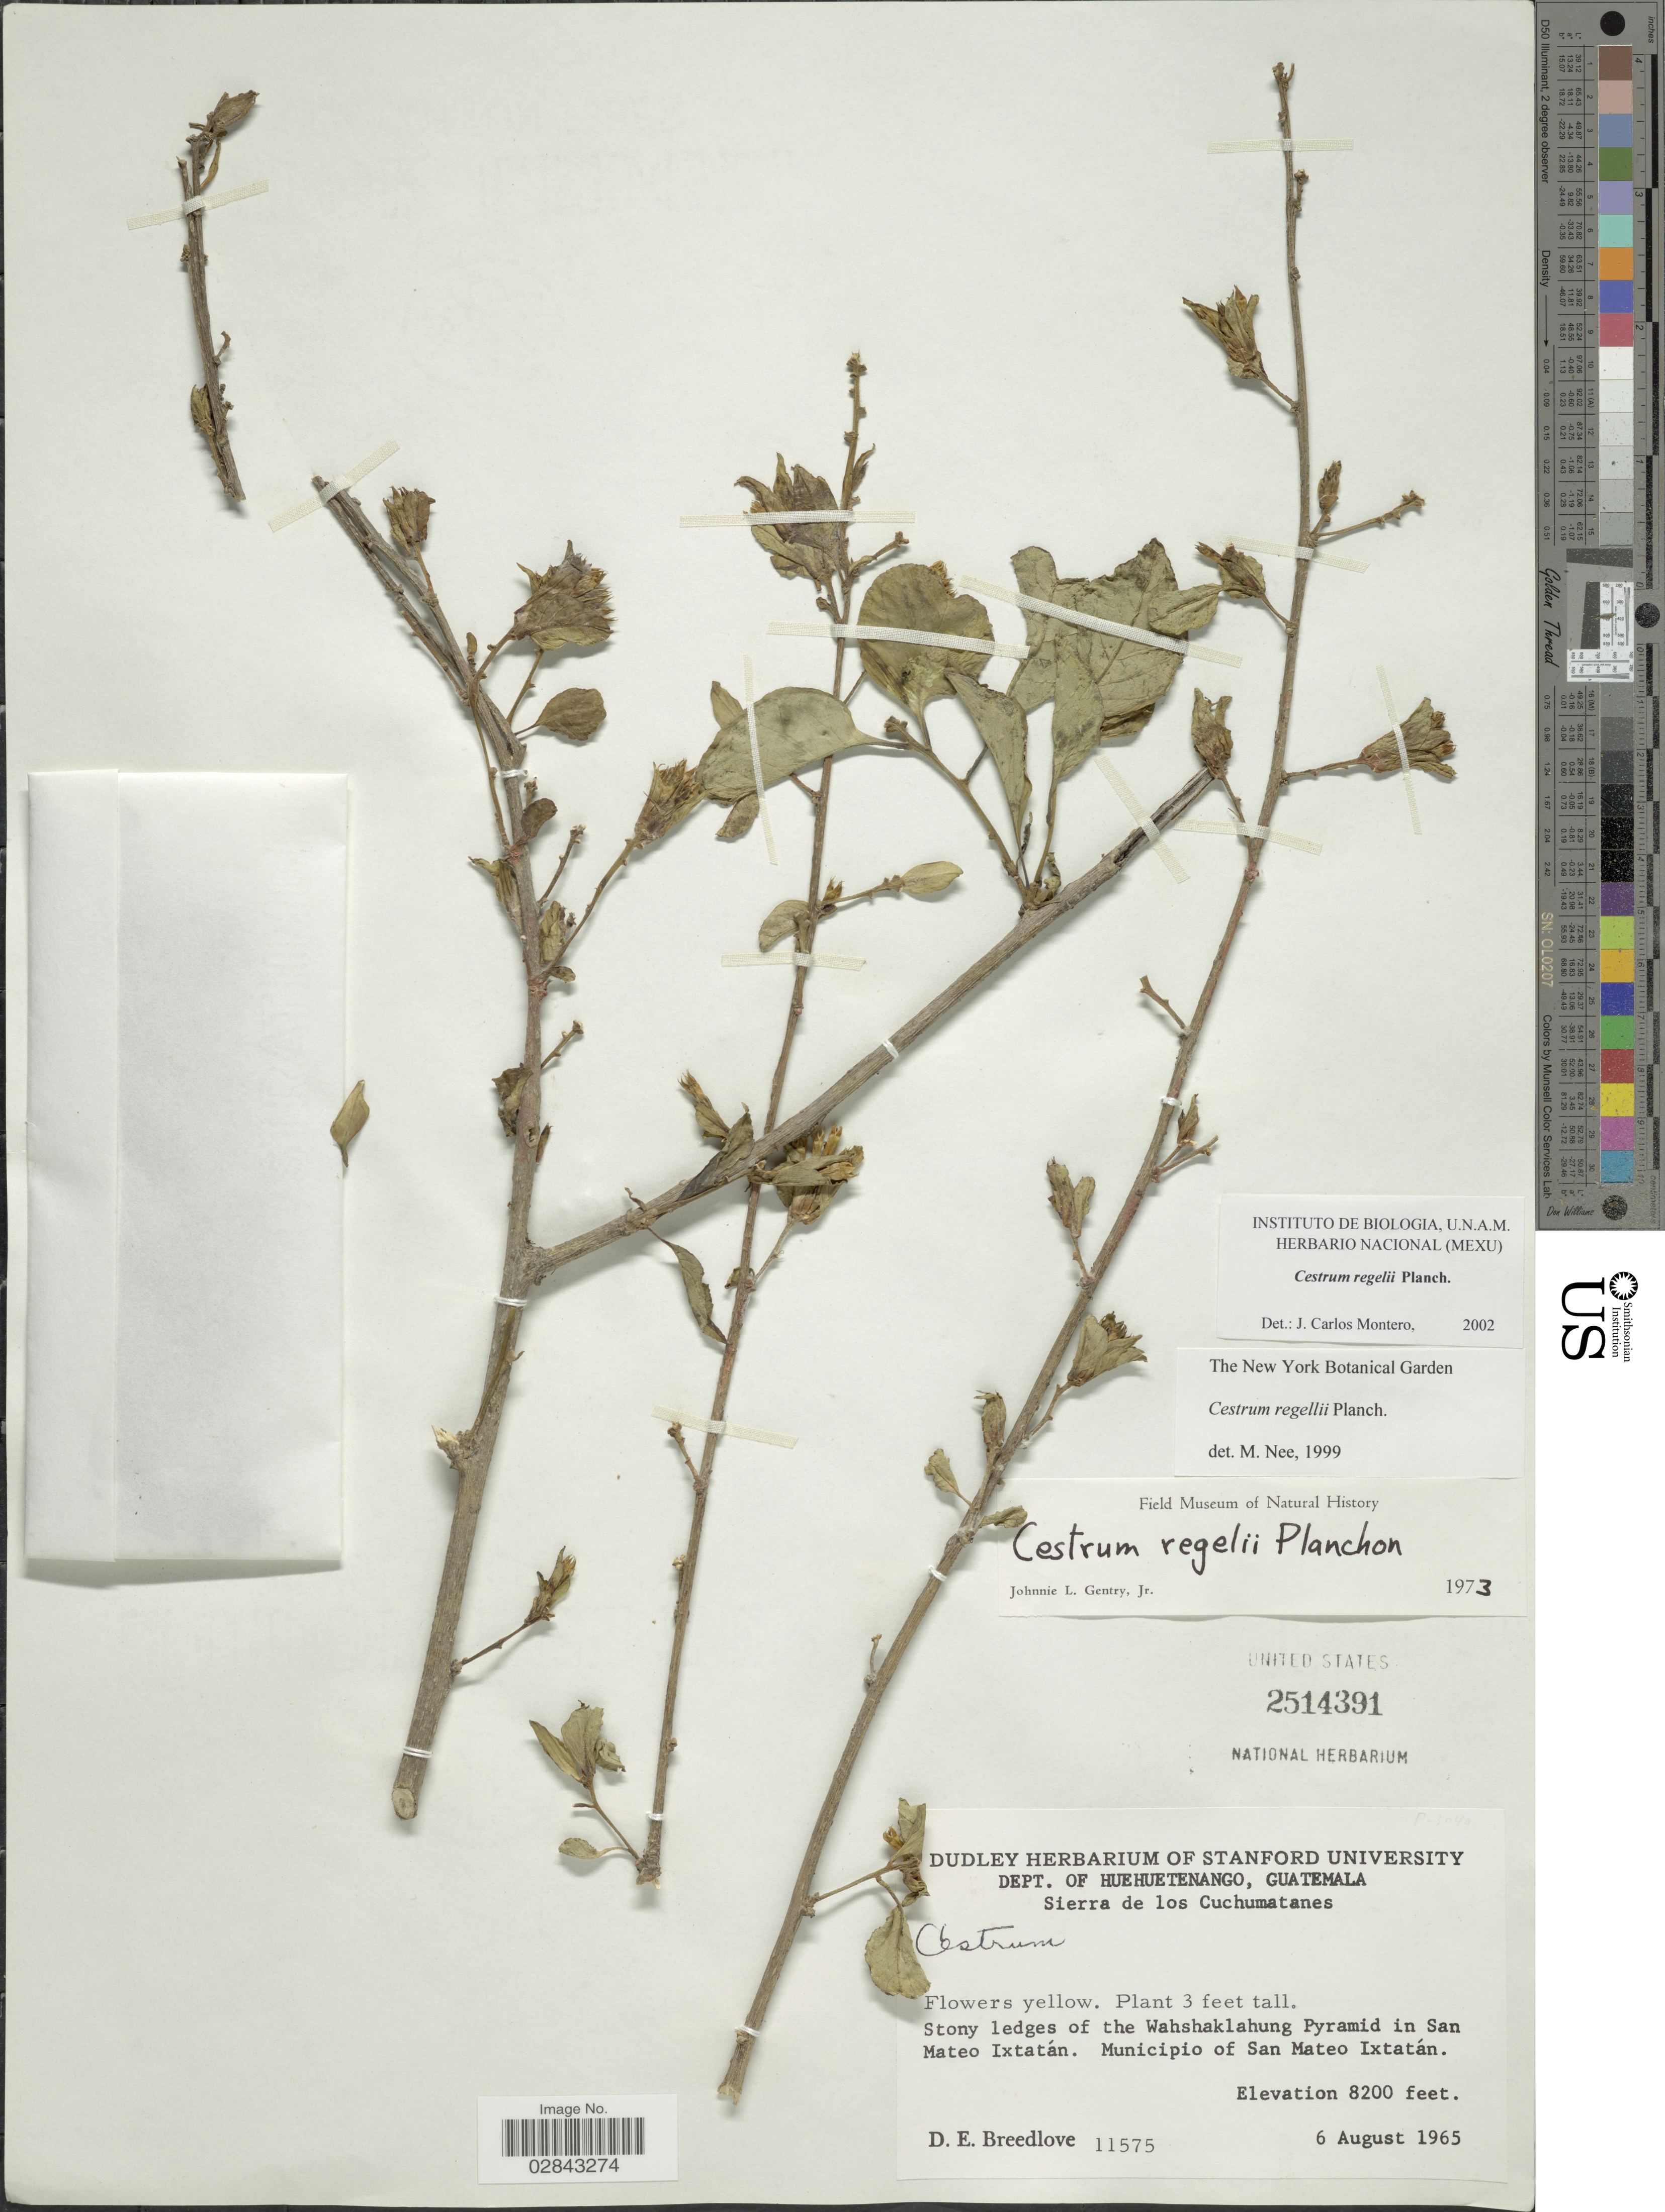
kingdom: Plantae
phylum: Tracheophyta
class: Magnoliopsida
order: Solanales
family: Solanaceae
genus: Cestrum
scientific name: Cestrum aurantiacum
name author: Lindley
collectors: D. E. Breedlove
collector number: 11575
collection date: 1965-08-06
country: Guatemala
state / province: Huehuetenango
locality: Dept. of Huehuetenango. Sierra de los Cuchumatanes. Stony ledges of the Wahshaklahung Pyramid in San Mateo Ixtatán. Municipio of San Mateo Ixtatán.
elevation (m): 2499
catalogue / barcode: US 2514391